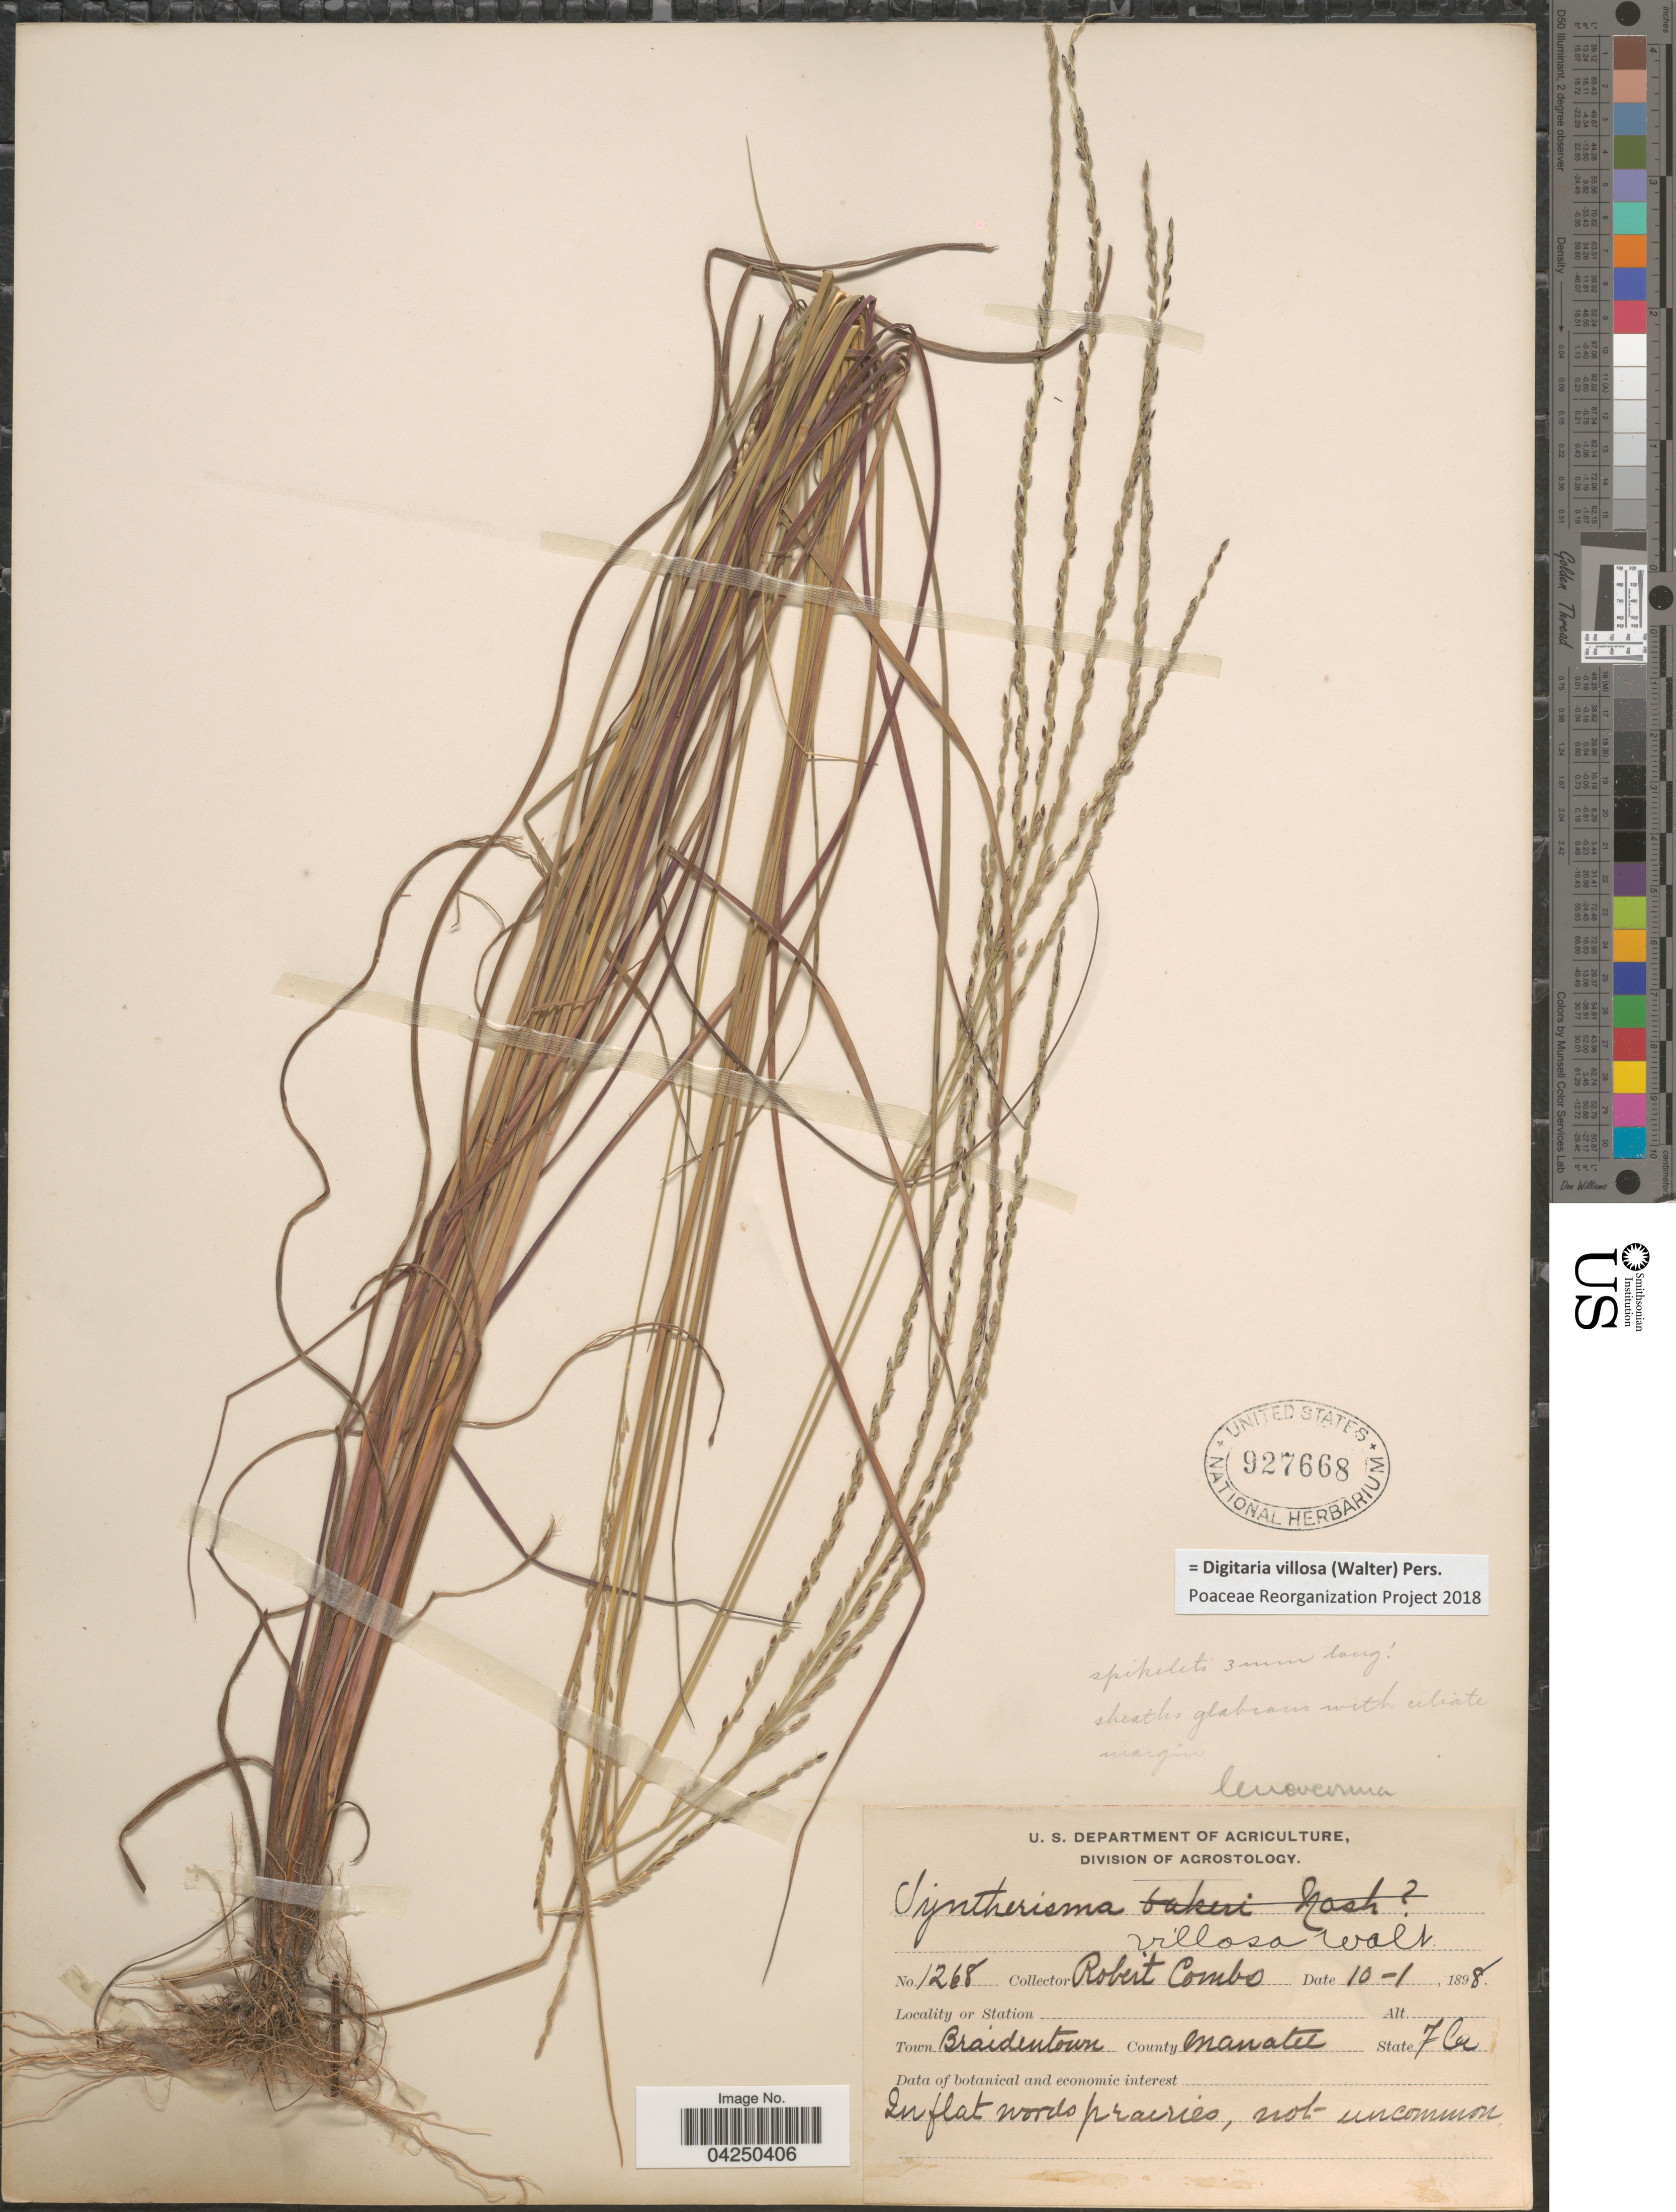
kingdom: Plantae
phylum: Tracheophyta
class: Liliopsida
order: Poales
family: Poaceae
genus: Digitaria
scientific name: Digitaria villosa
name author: (Walter) Pers.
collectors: R. Combs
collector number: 1268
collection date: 1898-10-01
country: United States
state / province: Florida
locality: Town Braidentown. County Manatee. In flat woods prairies, not uncommon.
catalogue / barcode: US 927668